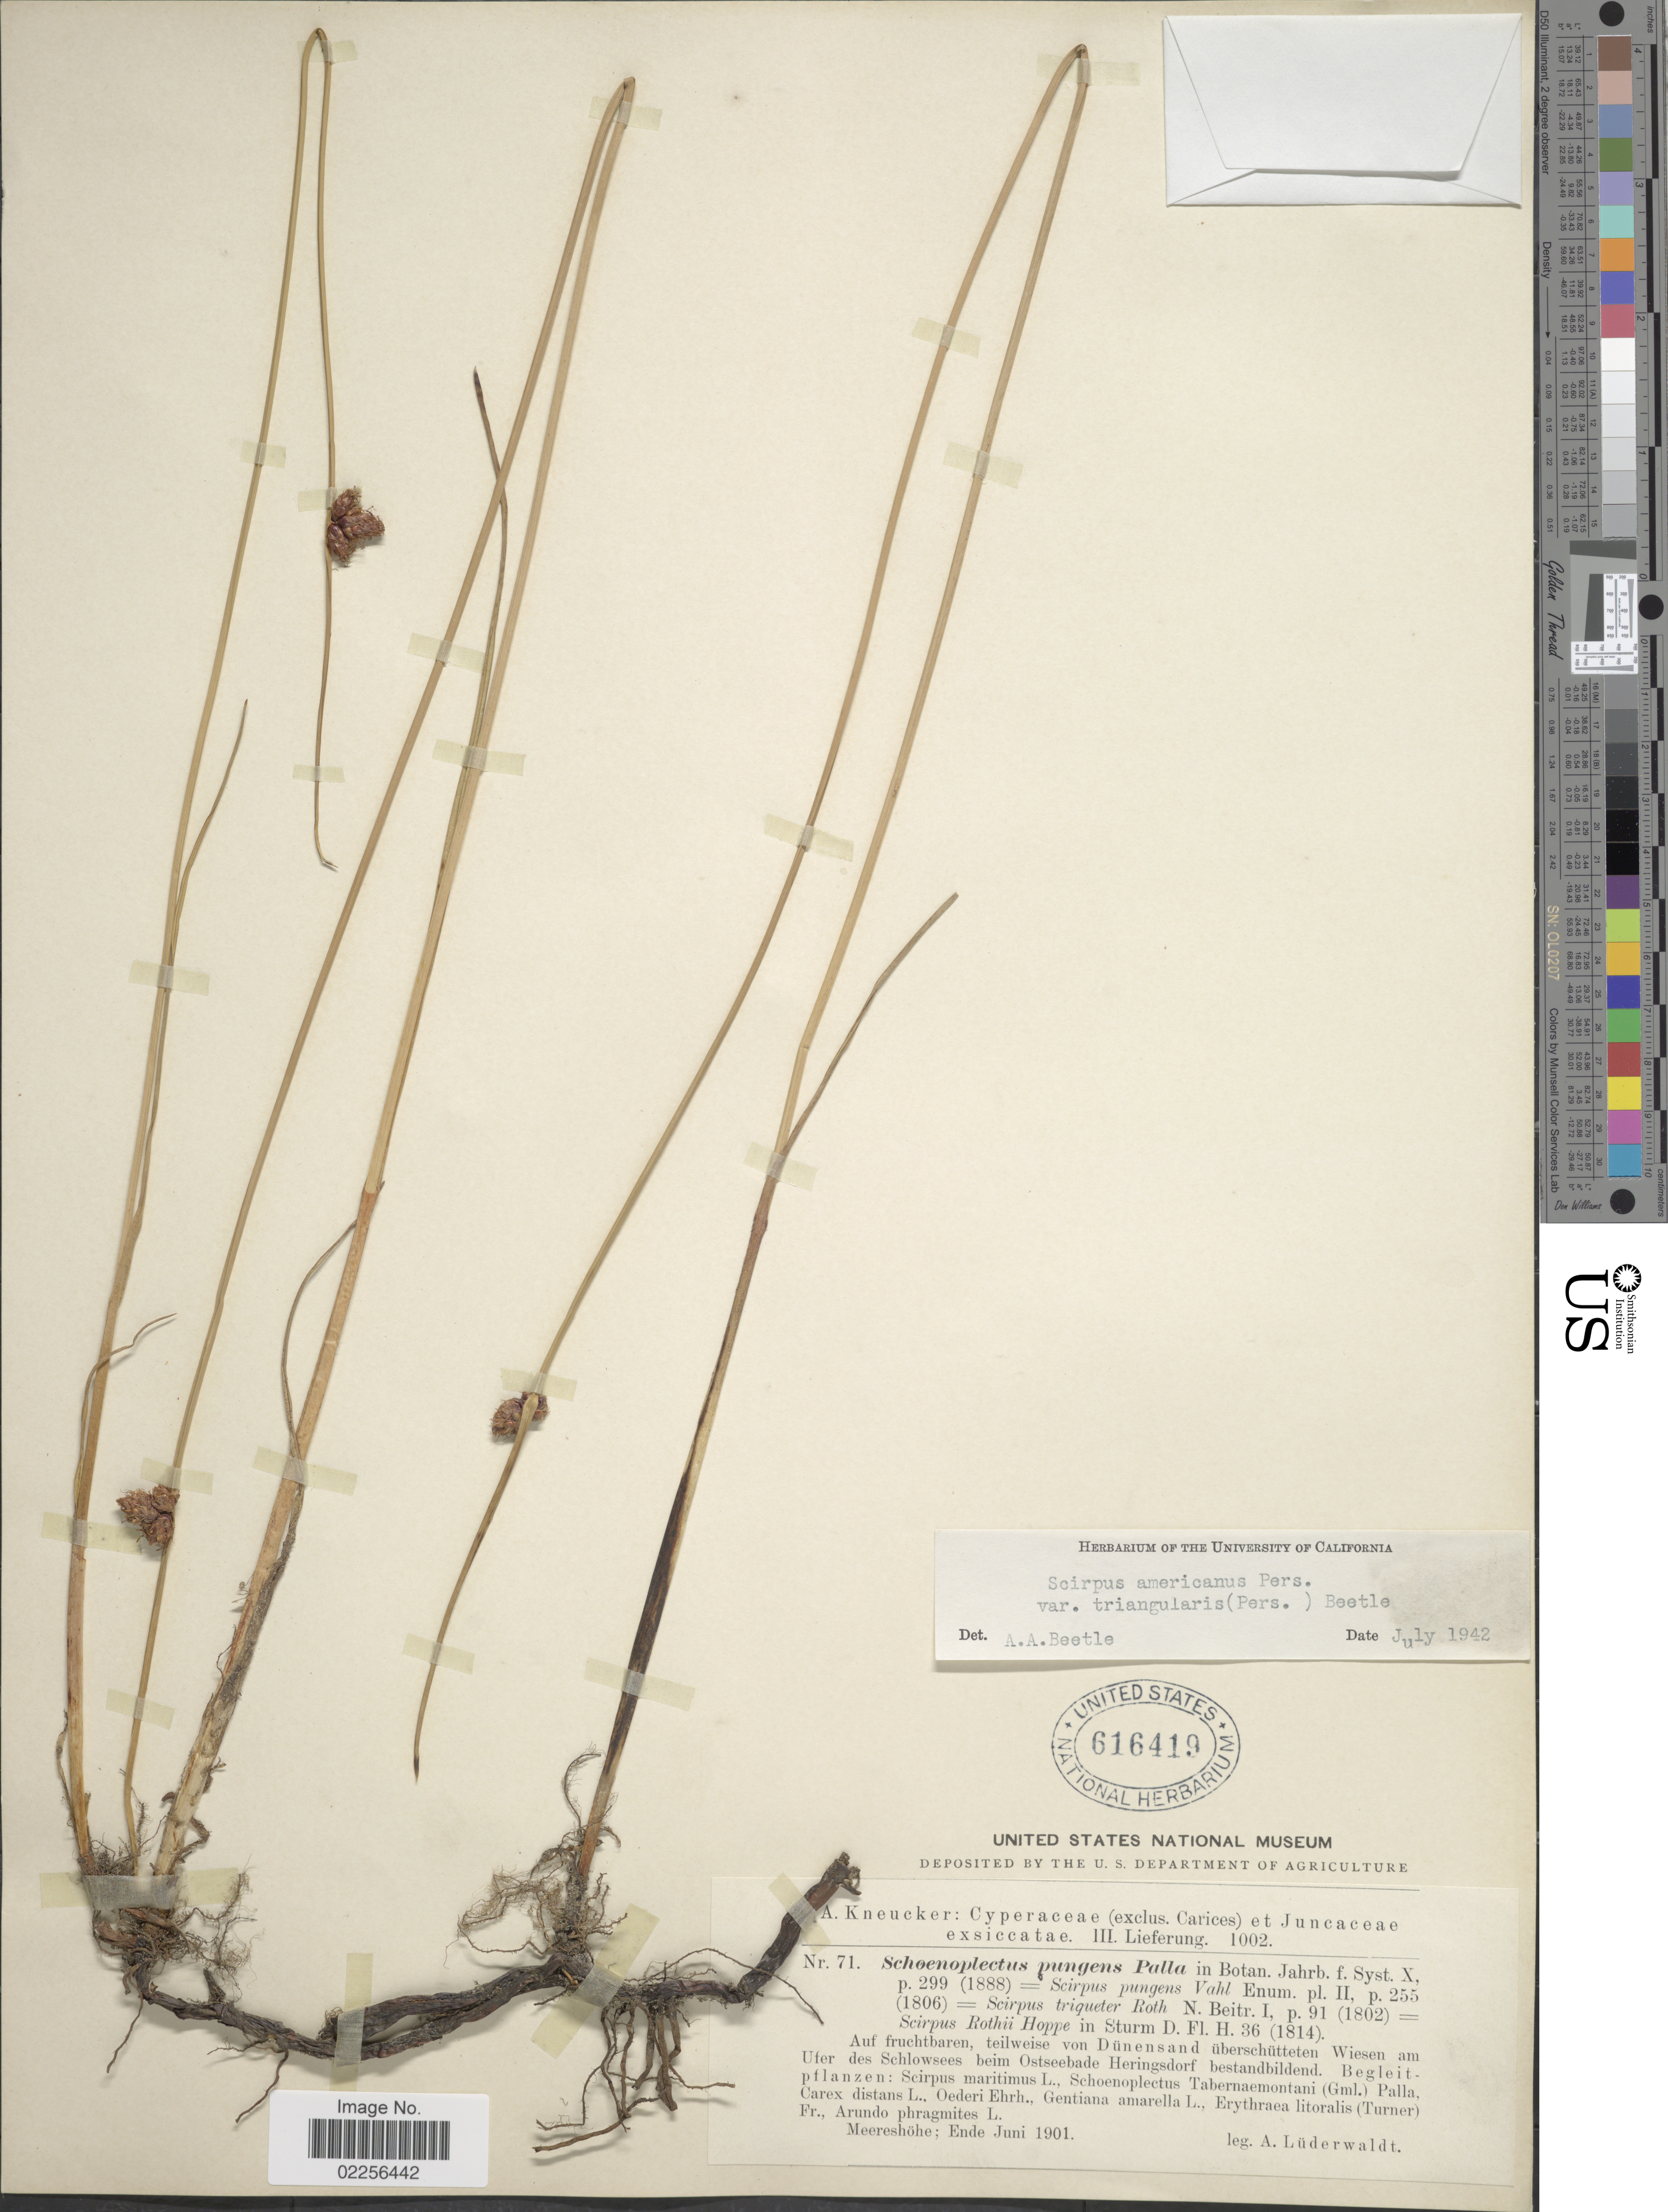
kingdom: Plantae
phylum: Tracheophyta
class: Liliopsida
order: Poales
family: Cyperaceae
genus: Schoenoplectus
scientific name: Schoenoplectus pungens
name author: (Vahl) Palla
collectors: A. Lüderwaldt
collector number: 71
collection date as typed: ende Juni 1901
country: Germany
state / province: Mecklenburg-Vorpommern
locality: Teilweise von Dunensand uberschuttetn Wiesen am Ufer des Schlowsees beim Ostseebade Heringsdorf bestandbildend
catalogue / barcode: US 616419